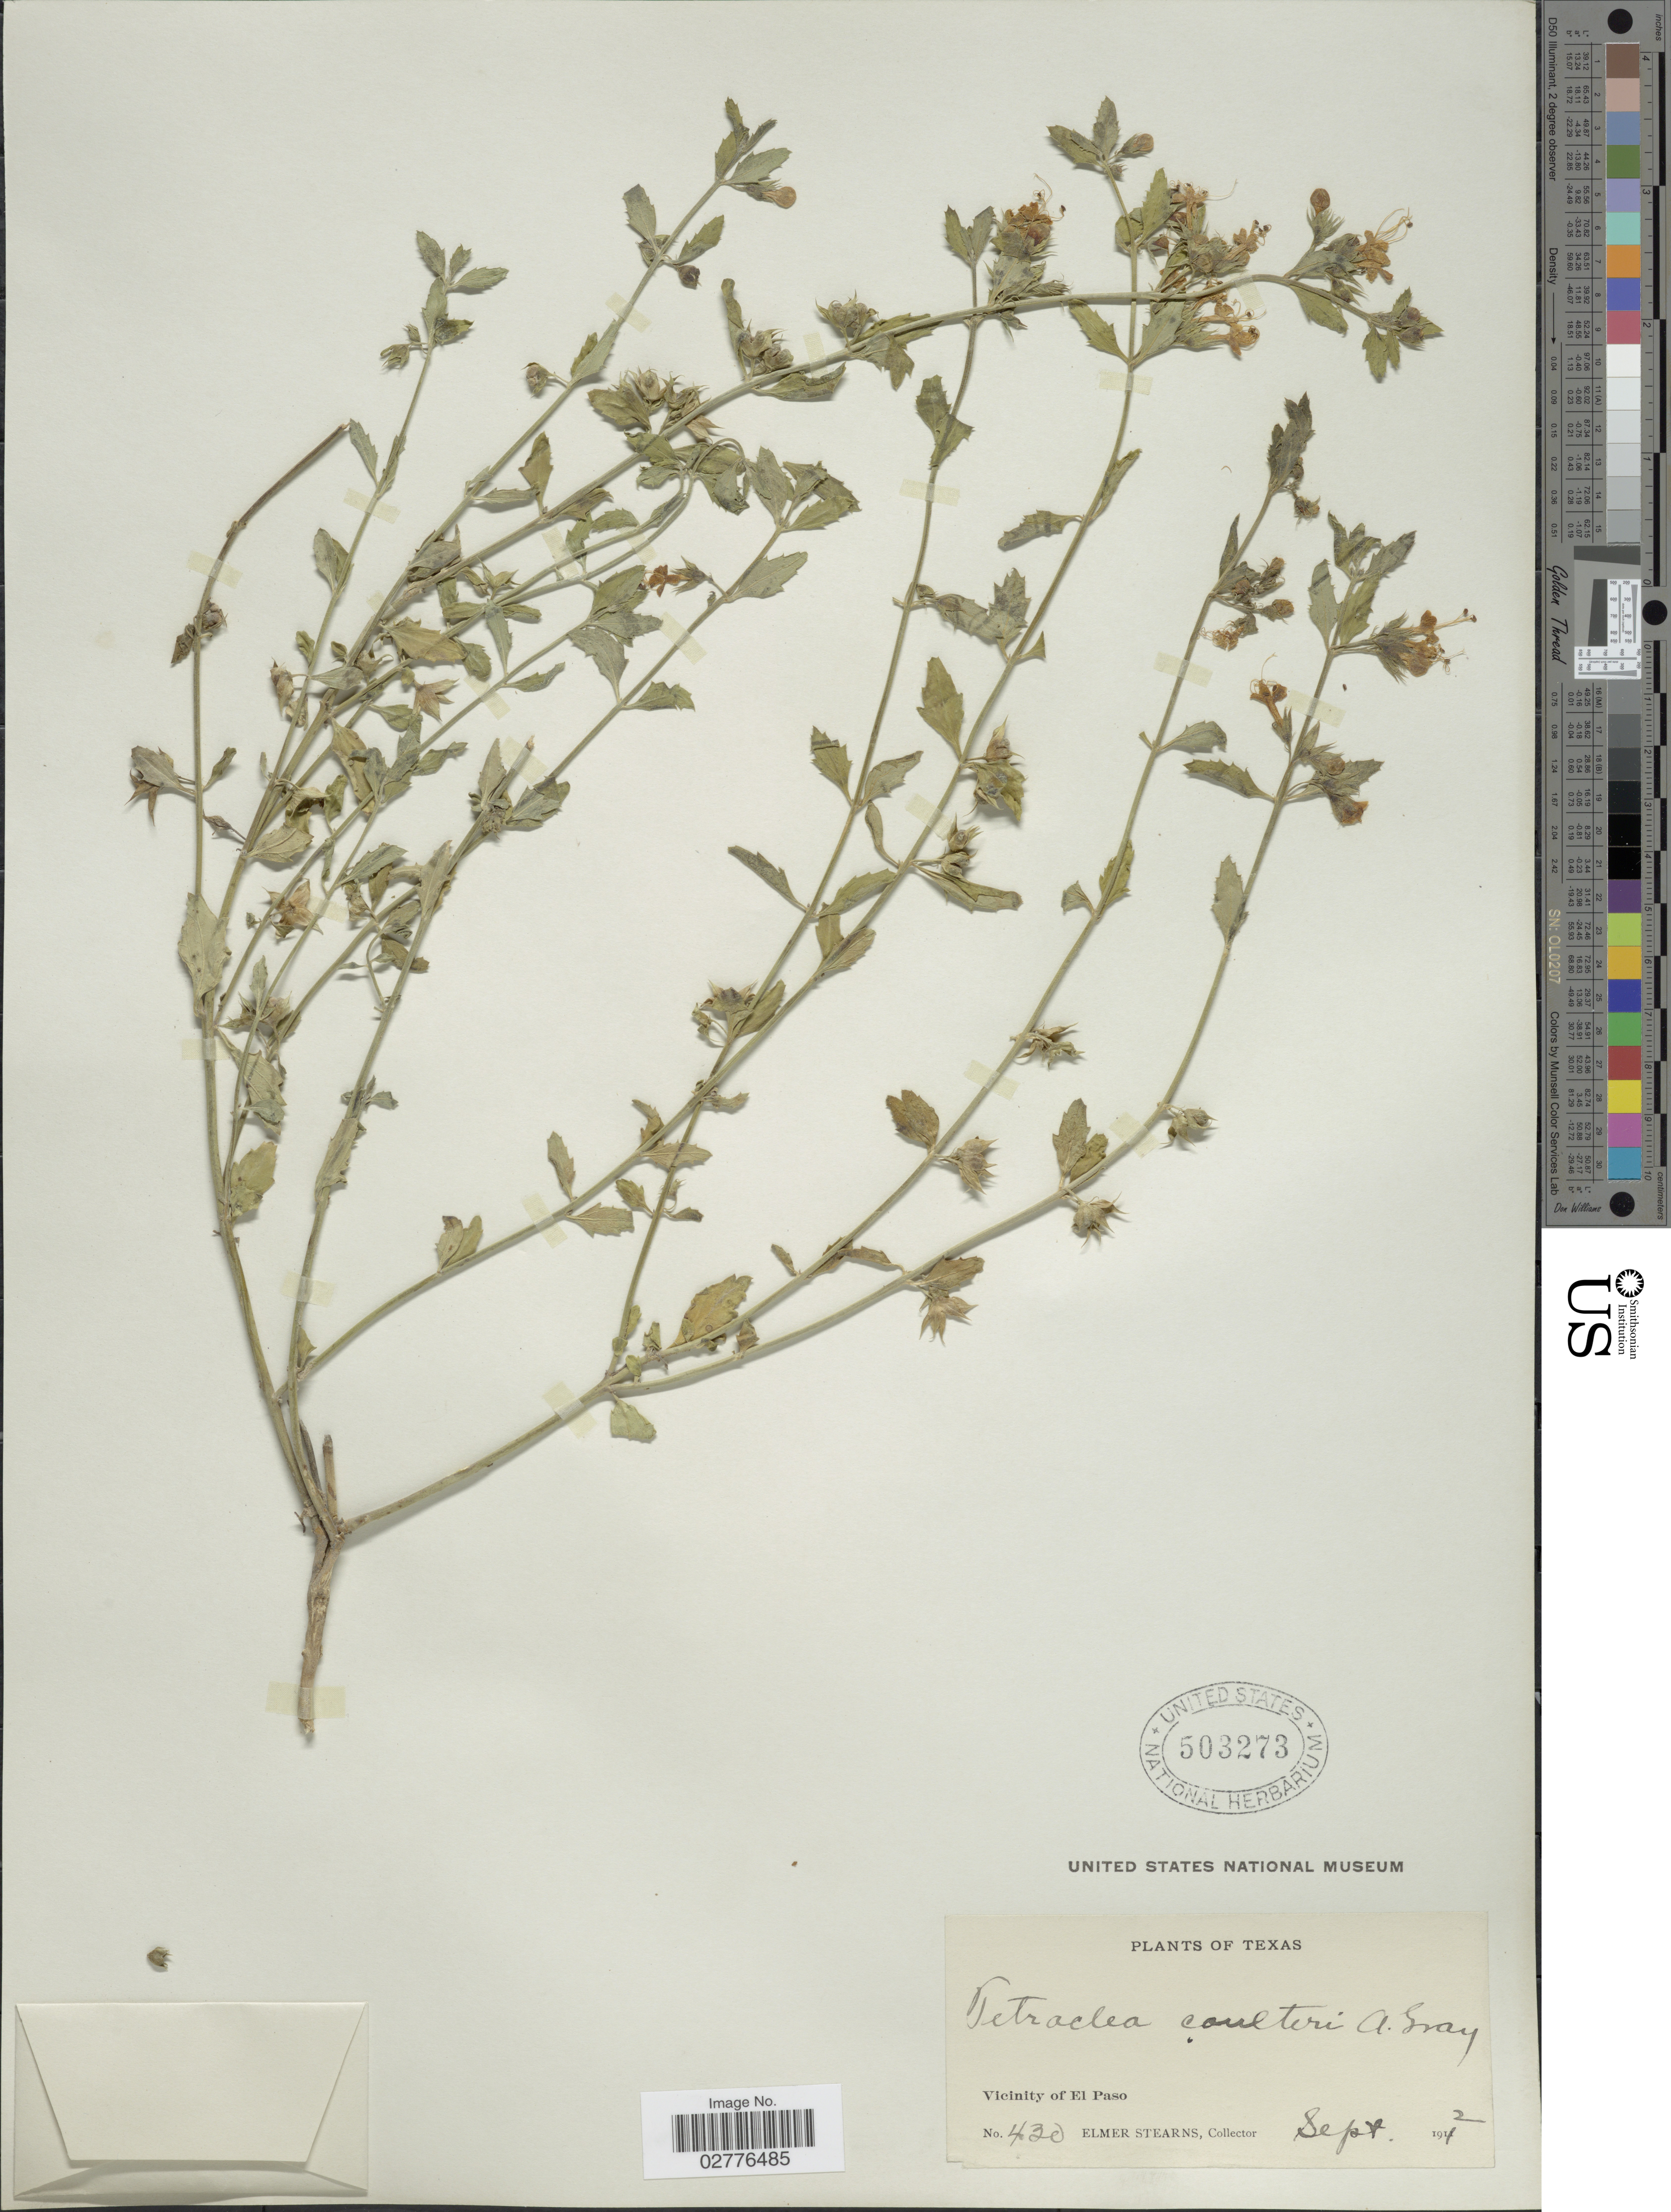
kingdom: Plantae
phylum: Tracheophyta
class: Magnoliopsida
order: Lamiales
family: Lamiaceae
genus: Tetraclea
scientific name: Tetraclea coulteri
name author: A. Gray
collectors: E. Stearns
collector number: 430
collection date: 1912-09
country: United States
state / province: Texas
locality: Vicinity of El Paso.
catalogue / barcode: US 503273